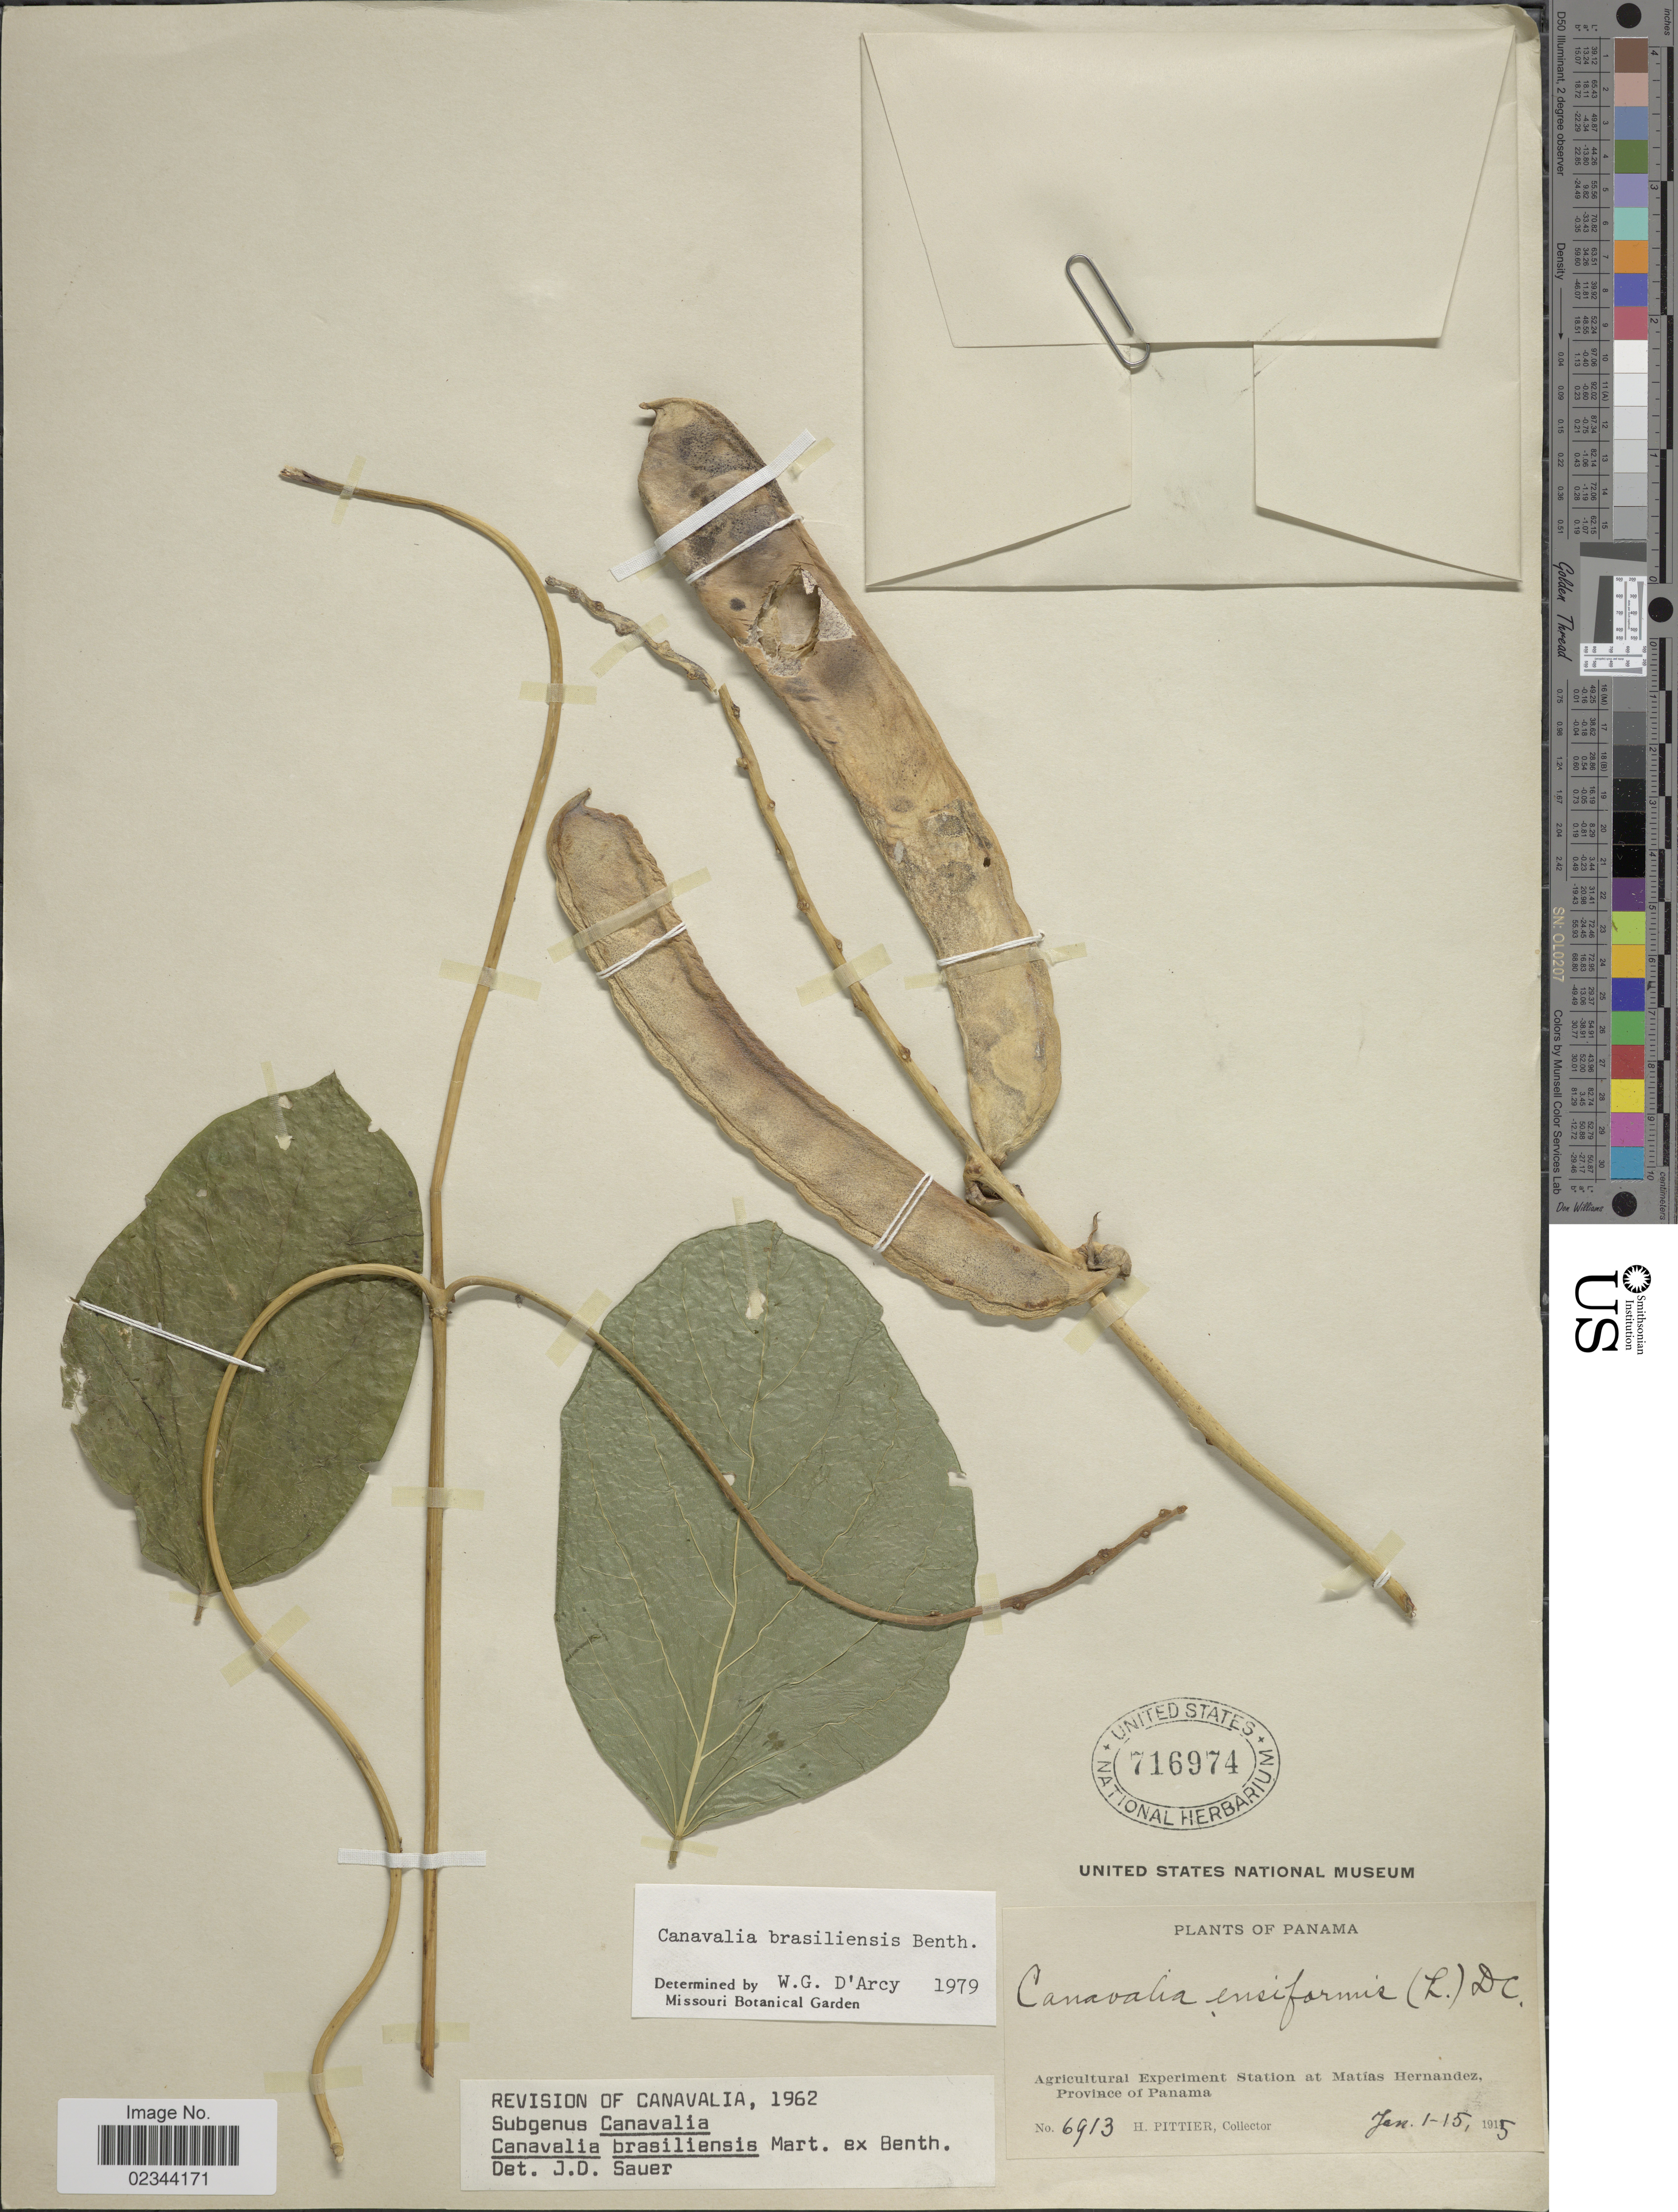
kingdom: Plantae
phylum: Tracheophyta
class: Magnoliopsida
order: Fabales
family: Fabaceae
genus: Canavalia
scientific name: Canavalia brasiliensis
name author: Mart. ex Benth.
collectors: H. F. Pittier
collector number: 6913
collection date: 1915-01-01/1915-01-15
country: Panama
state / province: Panamá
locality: Agricultural Experiment Station at Matias Hernandez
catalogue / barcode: US 716974